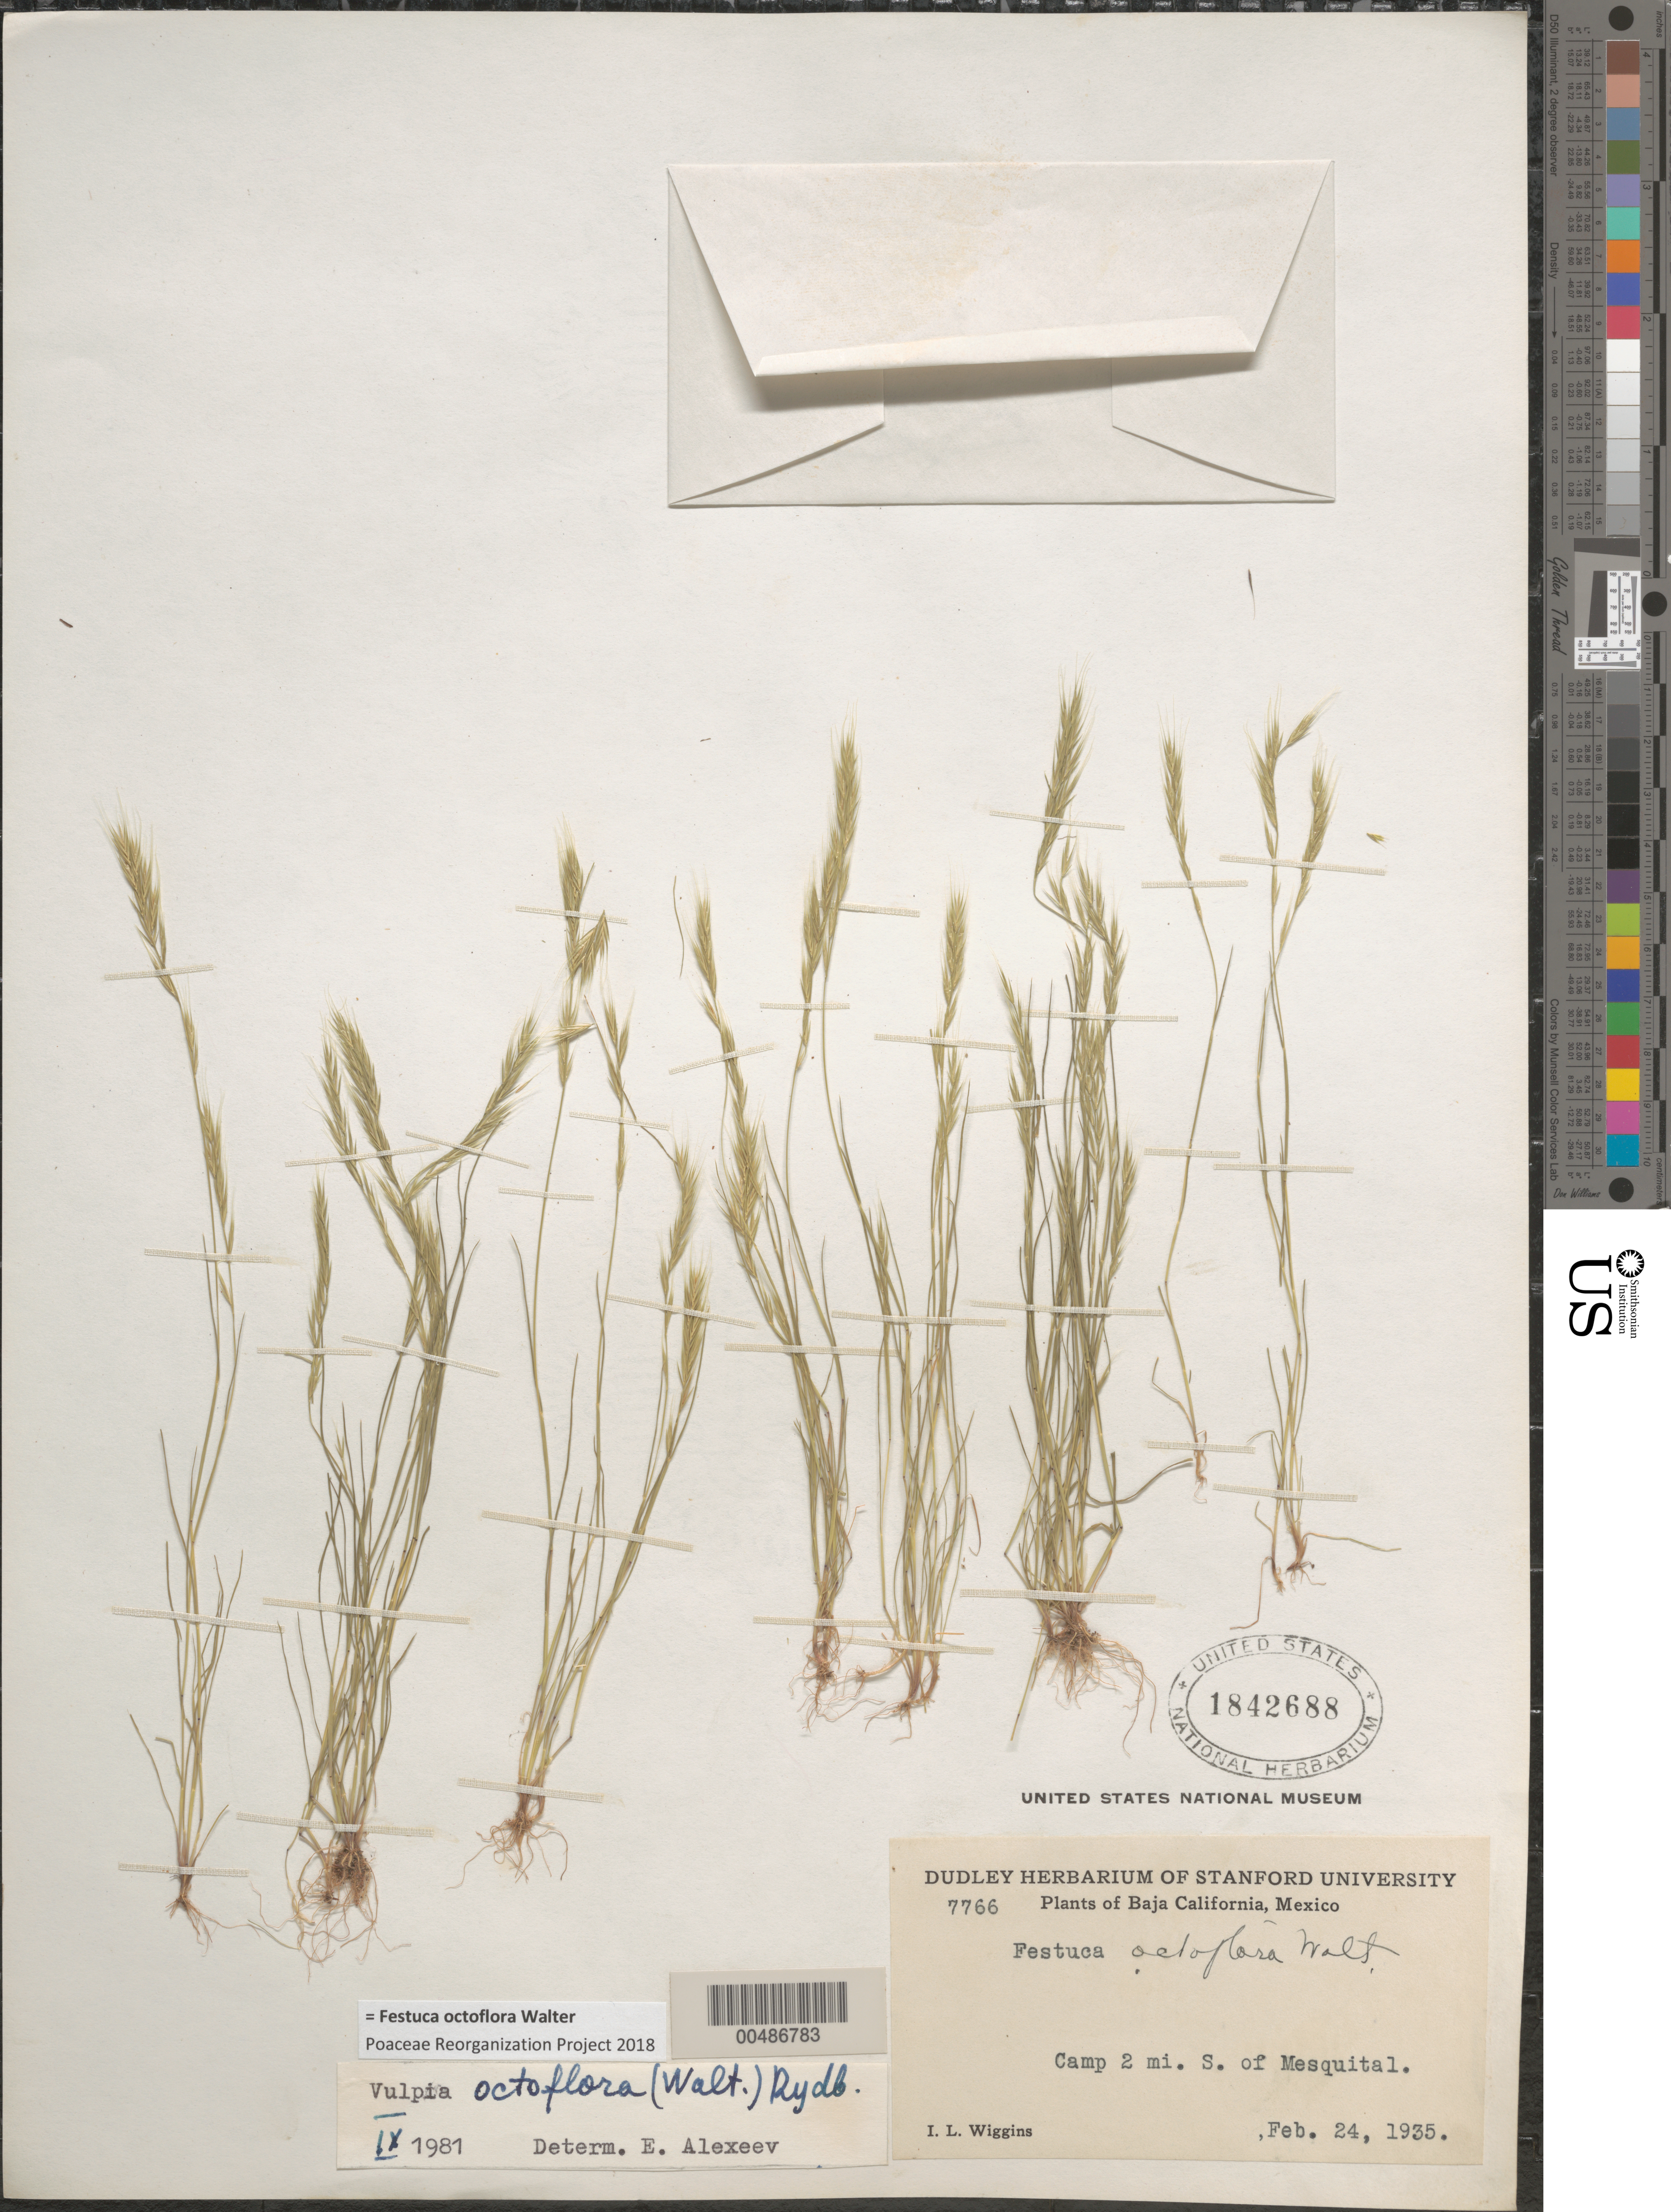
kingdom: Plantae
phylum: Tracheophyta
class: Liliopsida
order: Poales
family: Poaceae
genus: Festuca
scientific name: Festuca octoflora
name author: Walter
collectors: I. L. Wiggins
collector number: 7766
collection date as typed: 24 Feb 1935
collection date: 1935-02-24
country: Mexico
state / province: Baja California Sur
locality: camp 2 mi S of Mesquital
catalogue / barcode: US 1842688